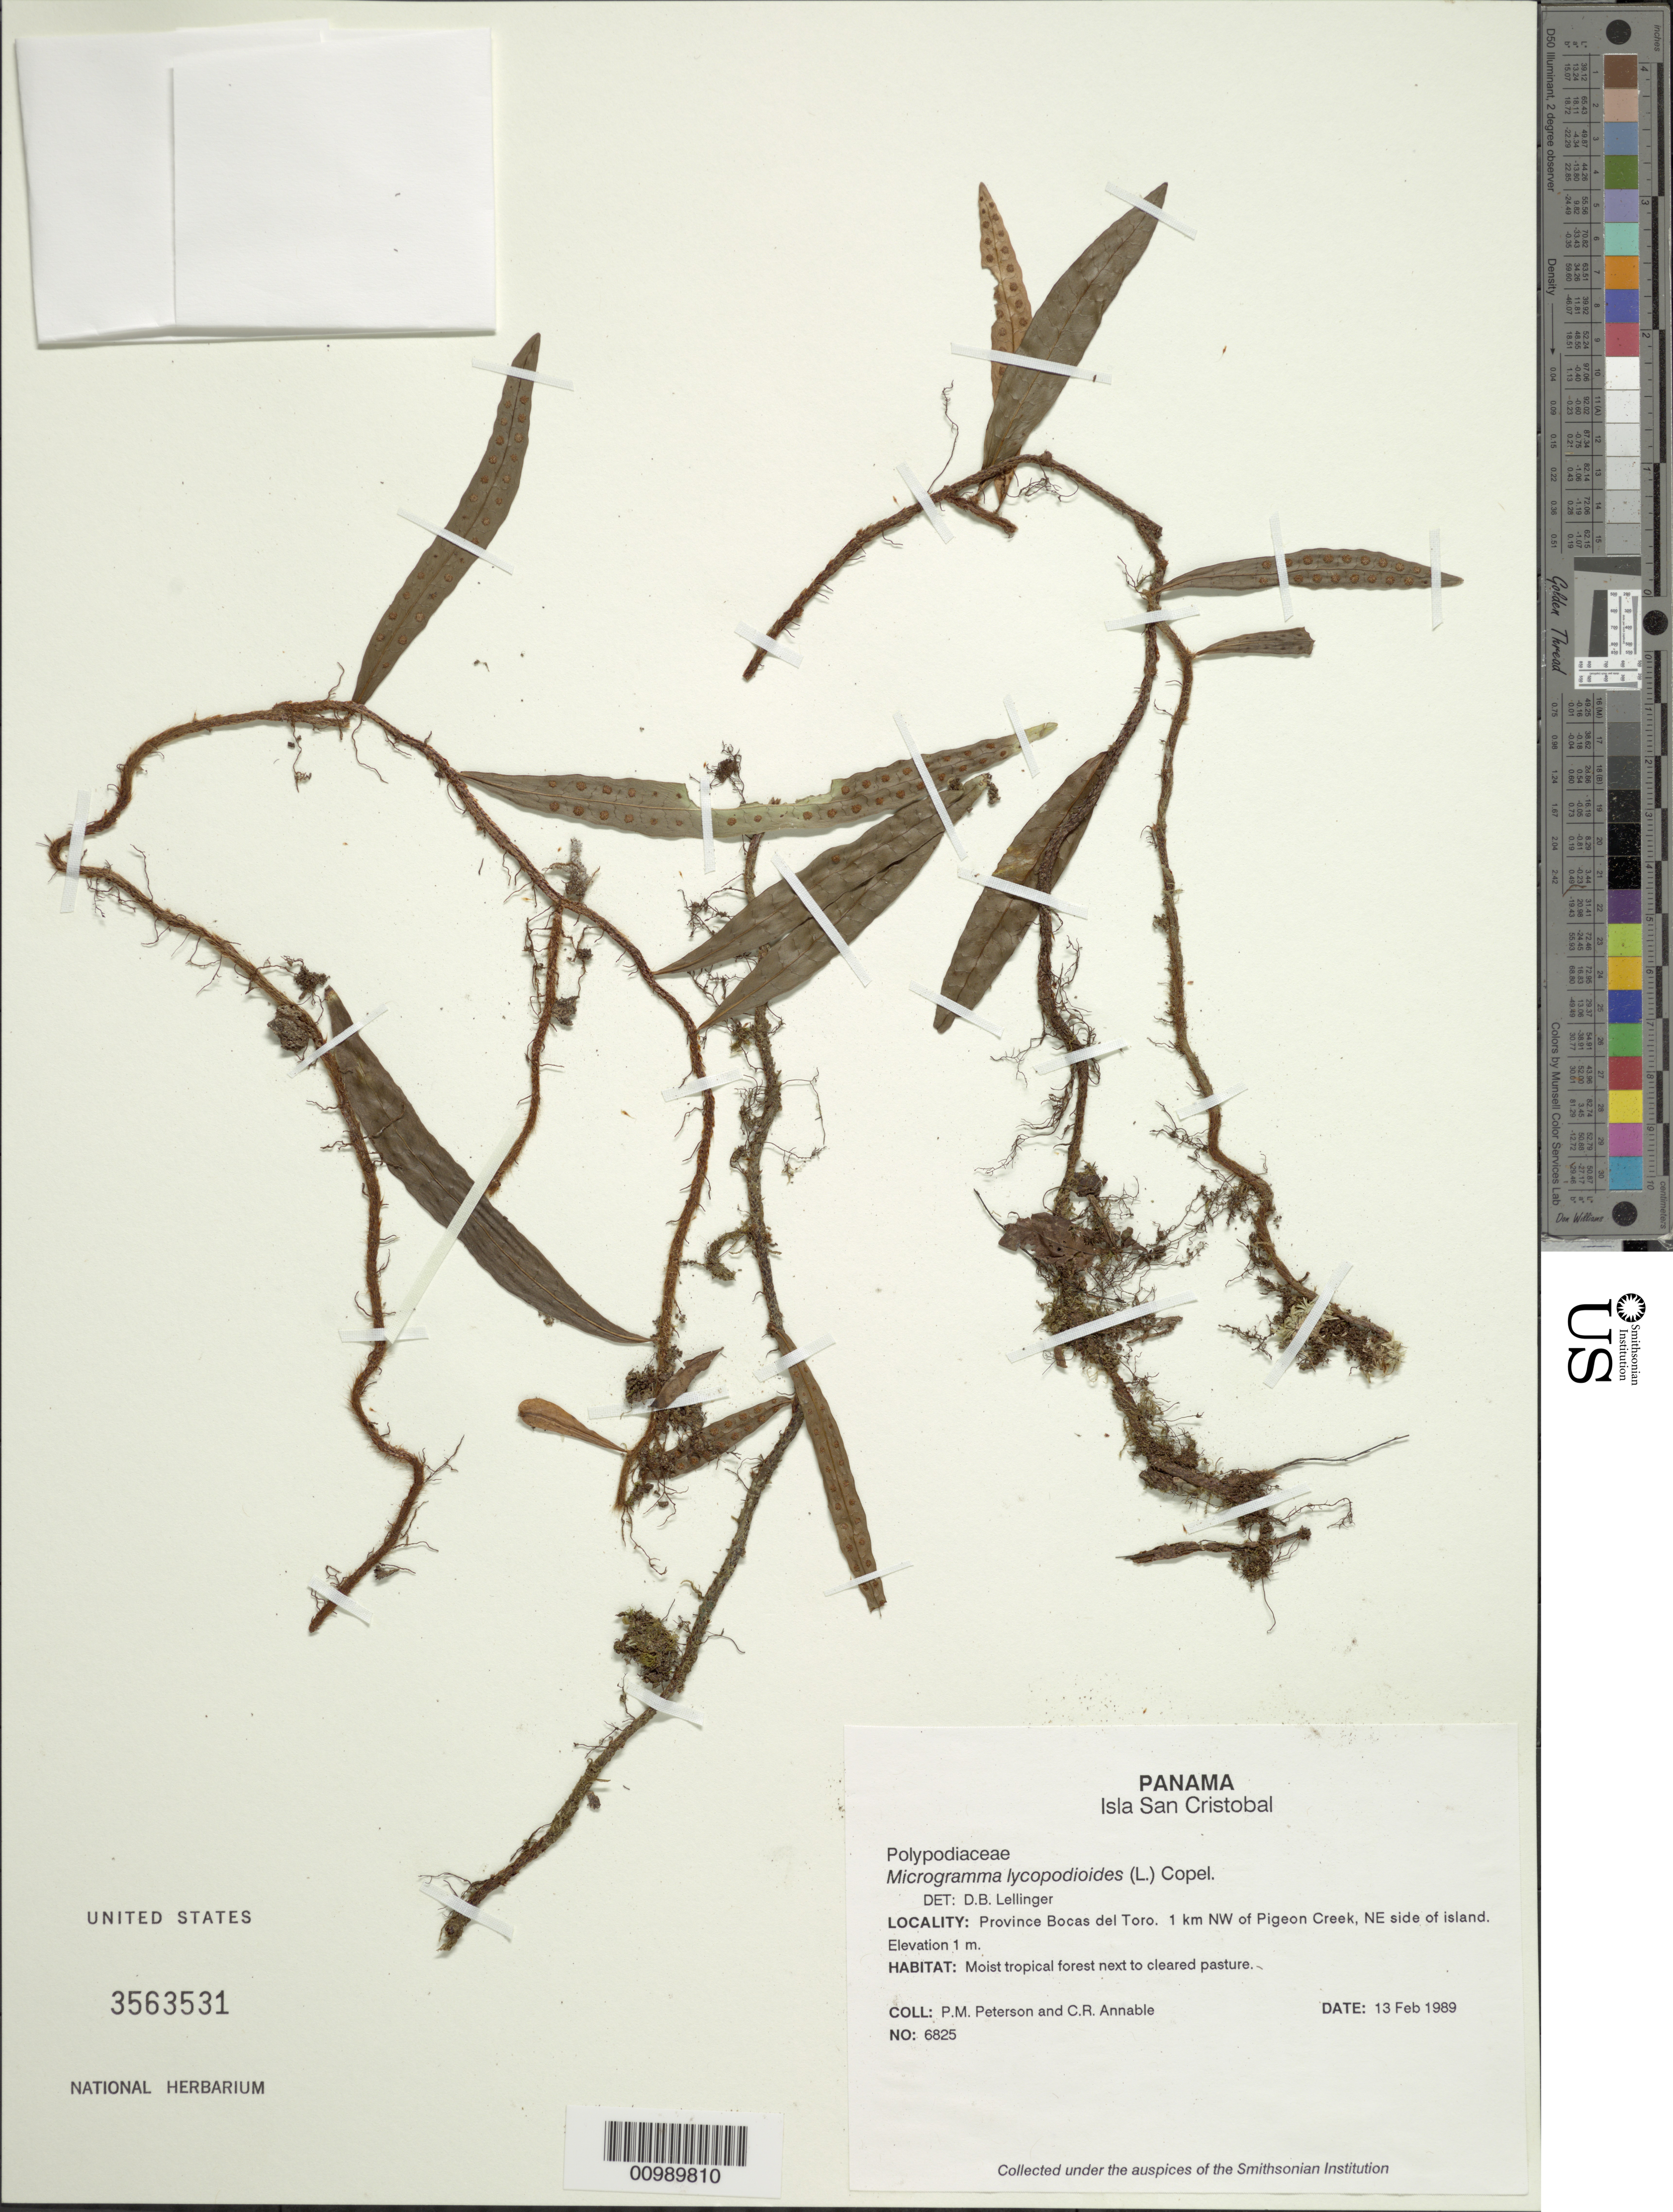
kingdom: Plantae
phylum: Tracheophyta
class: Polypodiopsida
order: Polypodiales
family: Polypodiaceae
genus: Microgramma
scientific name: Microgramma lycopodioides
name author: (L.) Copel.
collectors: P. M. Peterson & C. R. Annable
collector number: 06825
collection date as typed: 13 Feb 1989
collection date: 1989-02-13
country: Panama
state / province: Bocas del Toro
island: San Cristobal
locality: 1 km NW of Pigeon Creek, NE side of island.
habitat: Moist tropical forest next to cleared pasture.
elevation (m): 1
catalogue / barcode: US 3563531